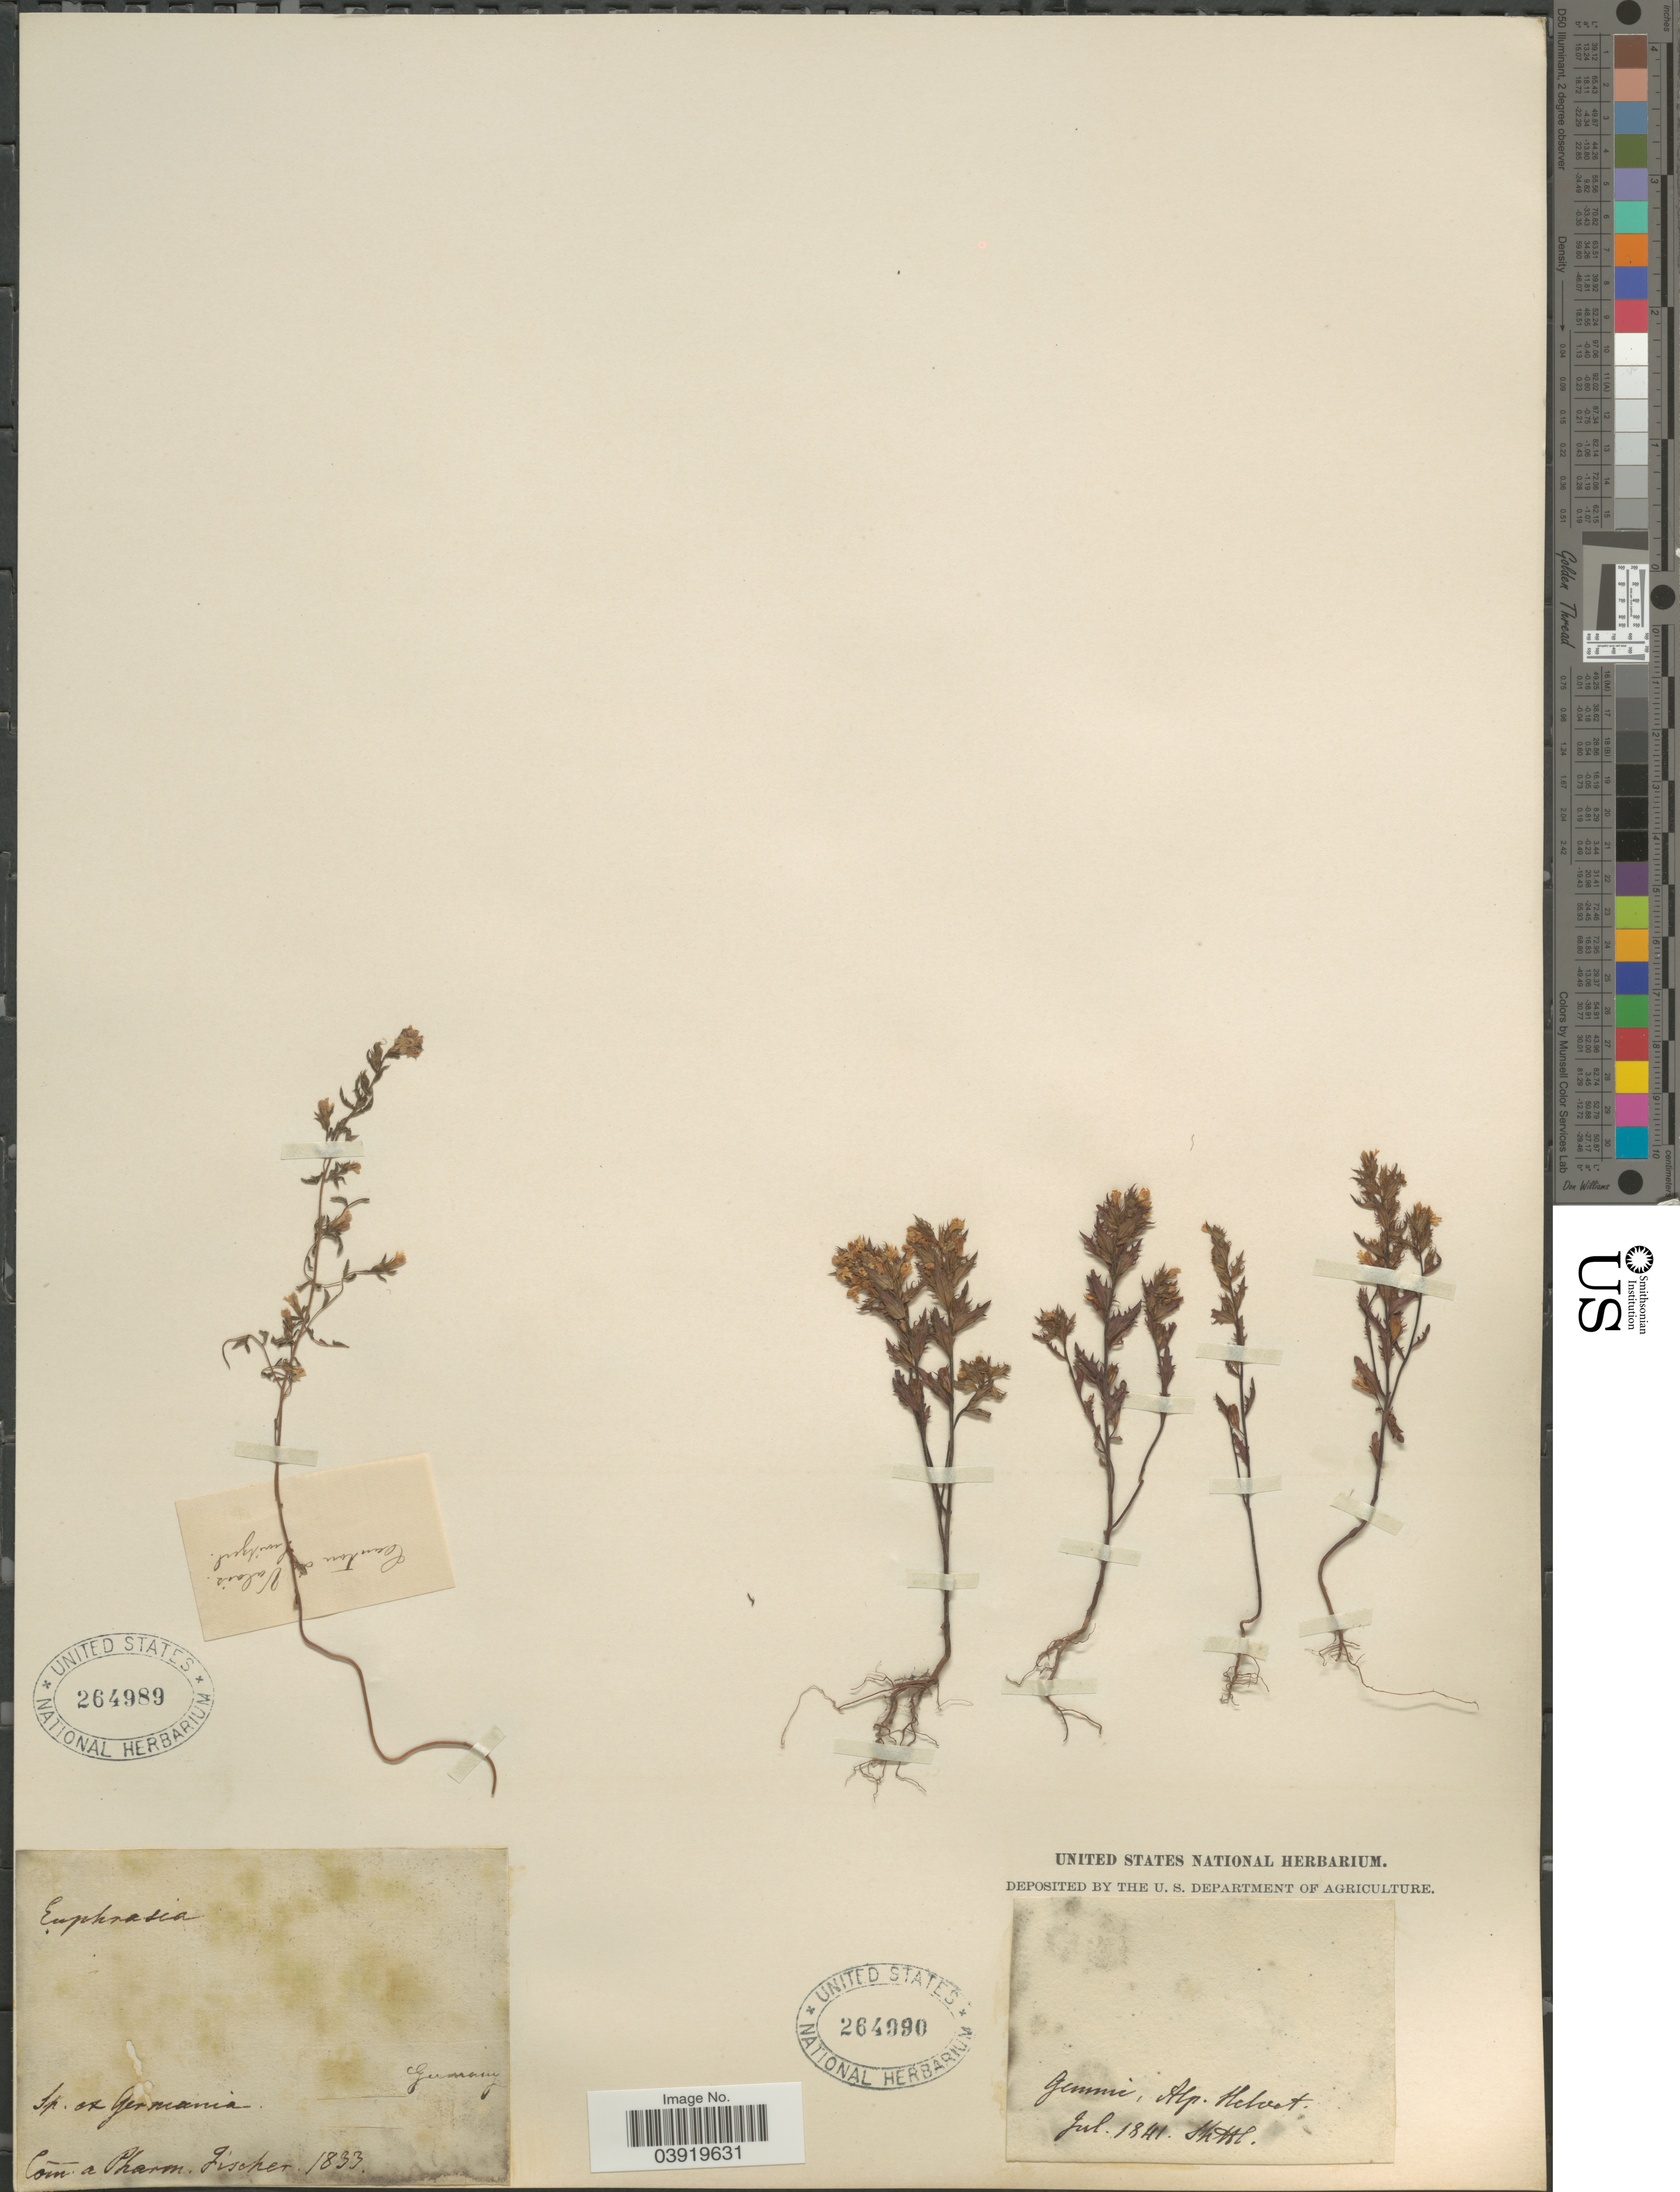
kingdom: Plantae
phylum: Tracheophyta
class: Magnoliopsida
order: Lamiales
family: Orobanchaceae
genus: Euphrasia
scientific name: Euphrasia sp.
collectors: Shuttl.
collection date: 1841-07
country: Switzerland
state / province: Valais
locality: Gemmi, Alp. Helvet. Canton [illegible text] Valais.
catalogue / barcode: US 264990